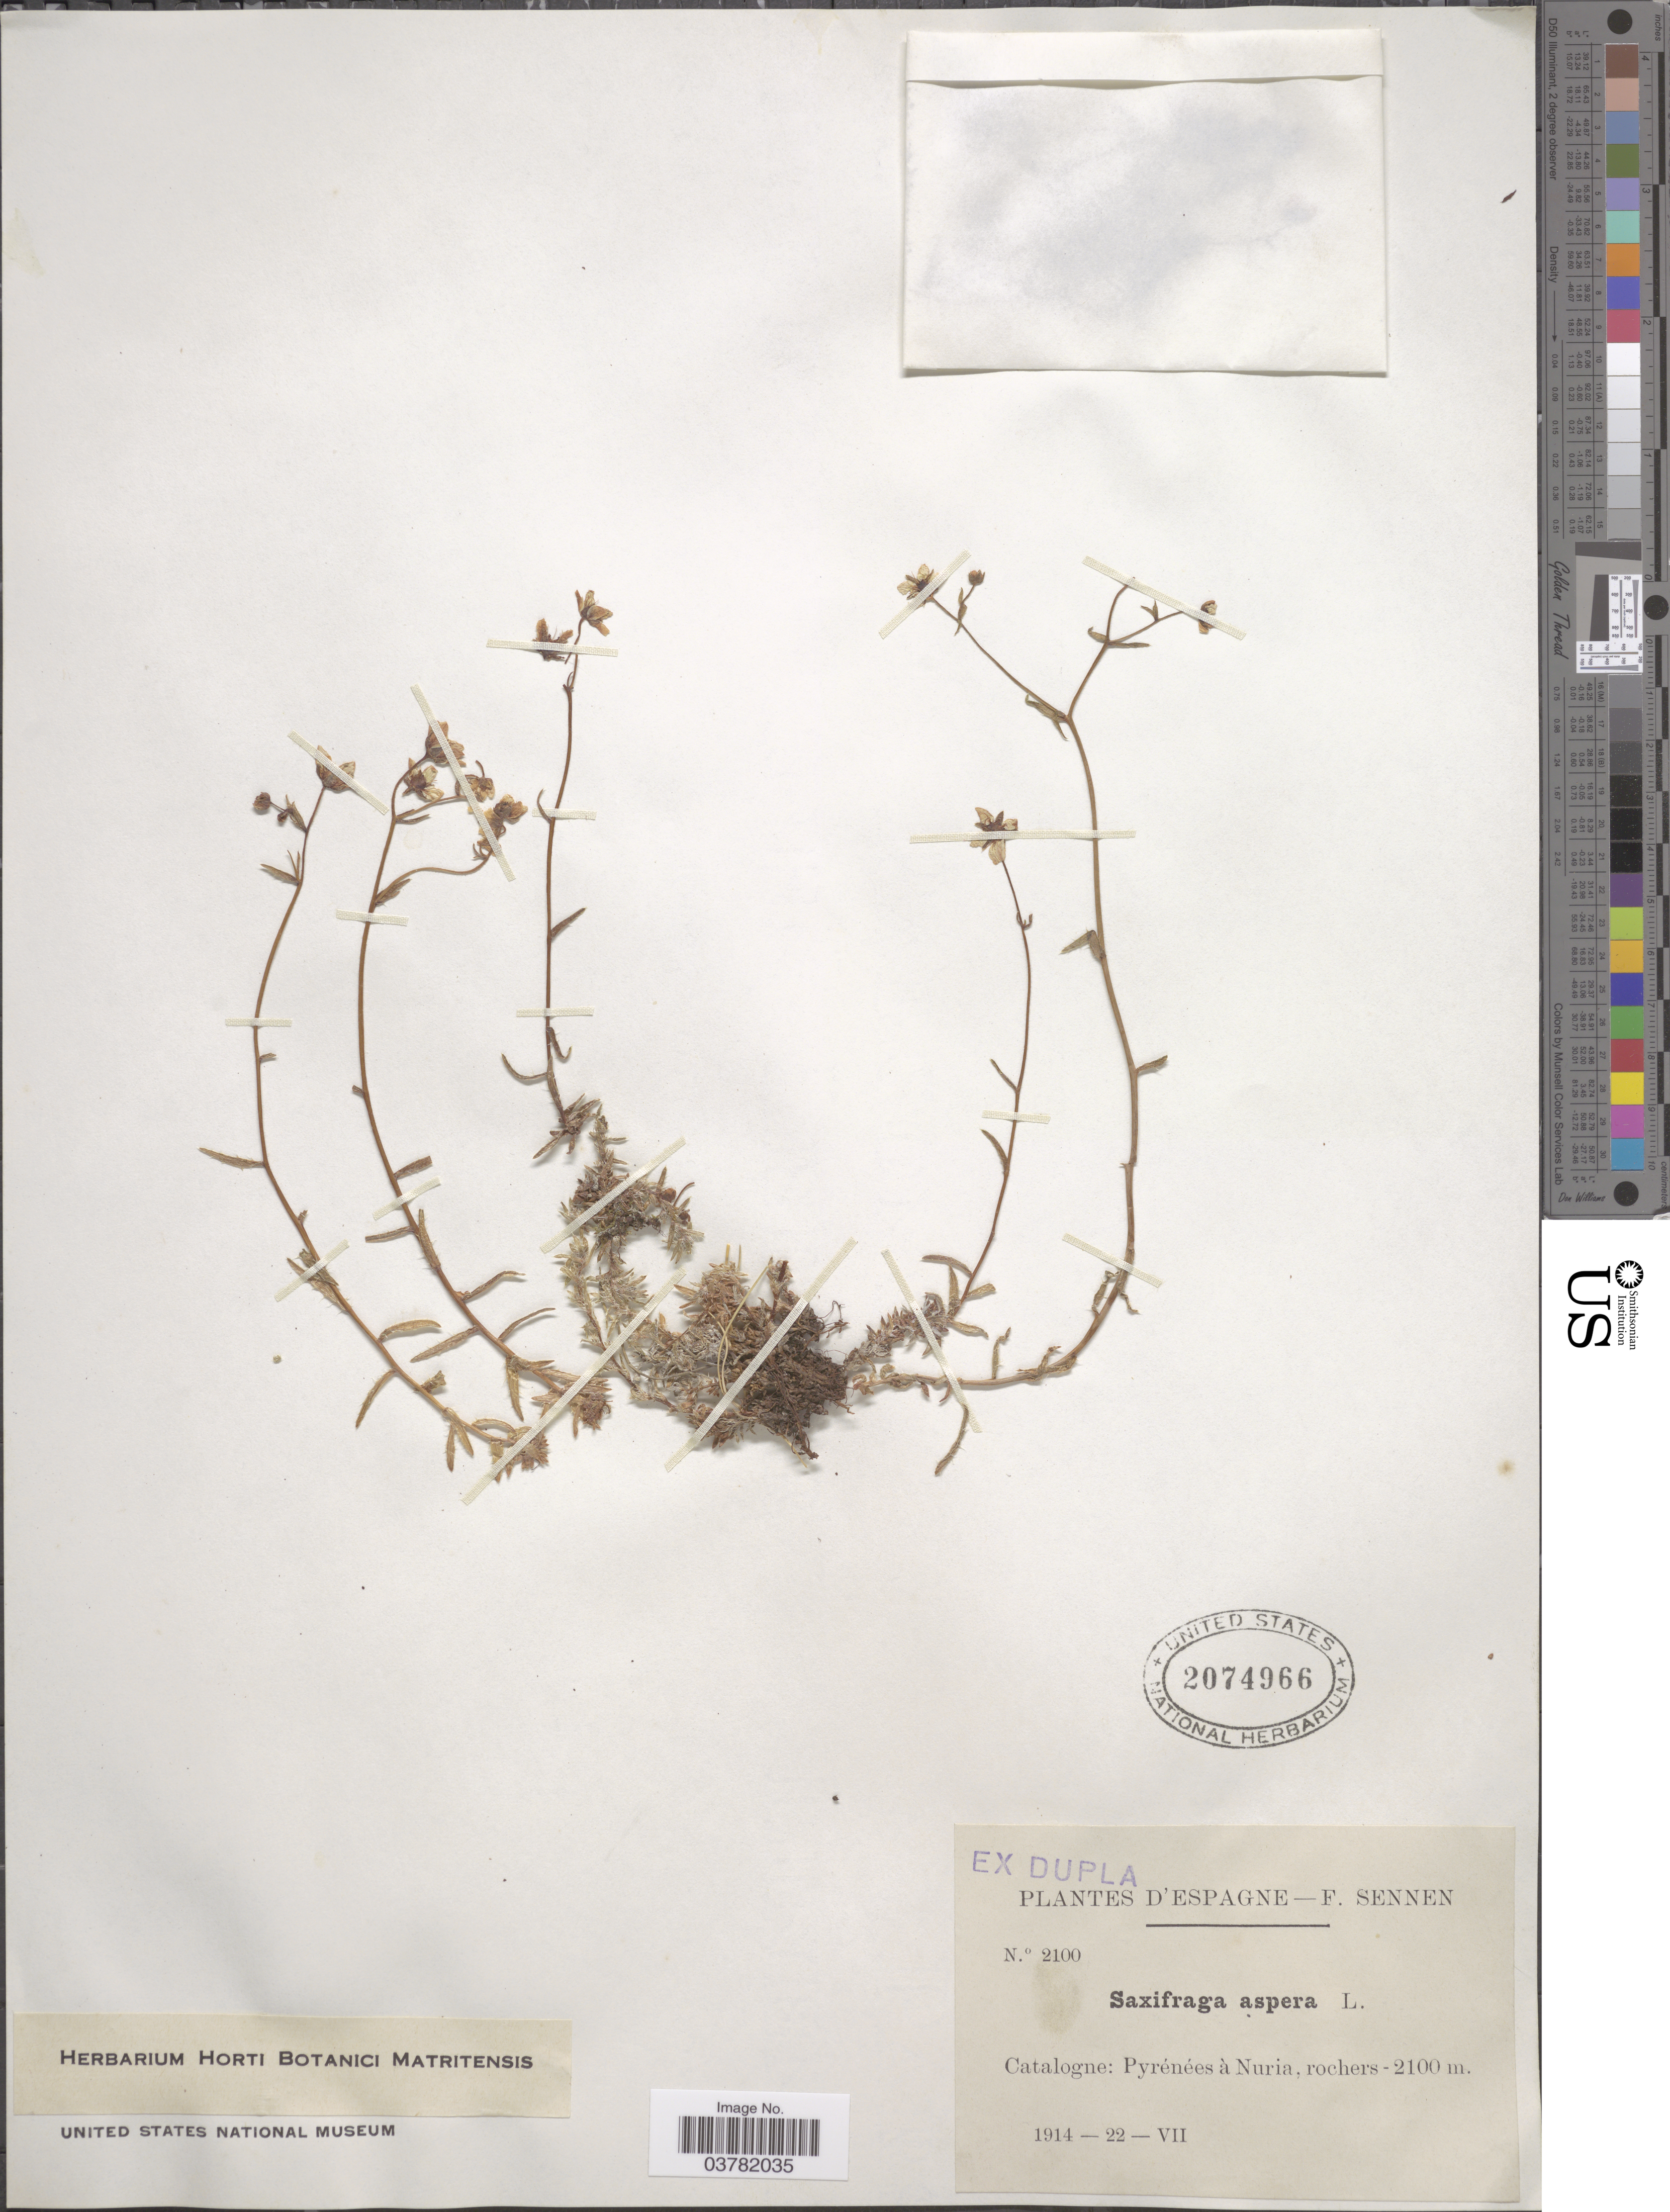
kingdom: Plantae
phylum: Tracheophyta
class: Magnoliopsida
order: Saxifragales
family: Saxifragaceae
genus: Saxifraga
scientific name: Saxifraga aspera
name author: L.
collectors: E. Sennen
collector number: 2100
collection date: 1914-07-22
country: Spain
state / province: Catalunya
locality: Catalogne: Pyrénées à Nuria.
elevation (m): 2100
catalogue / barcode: US 2074966